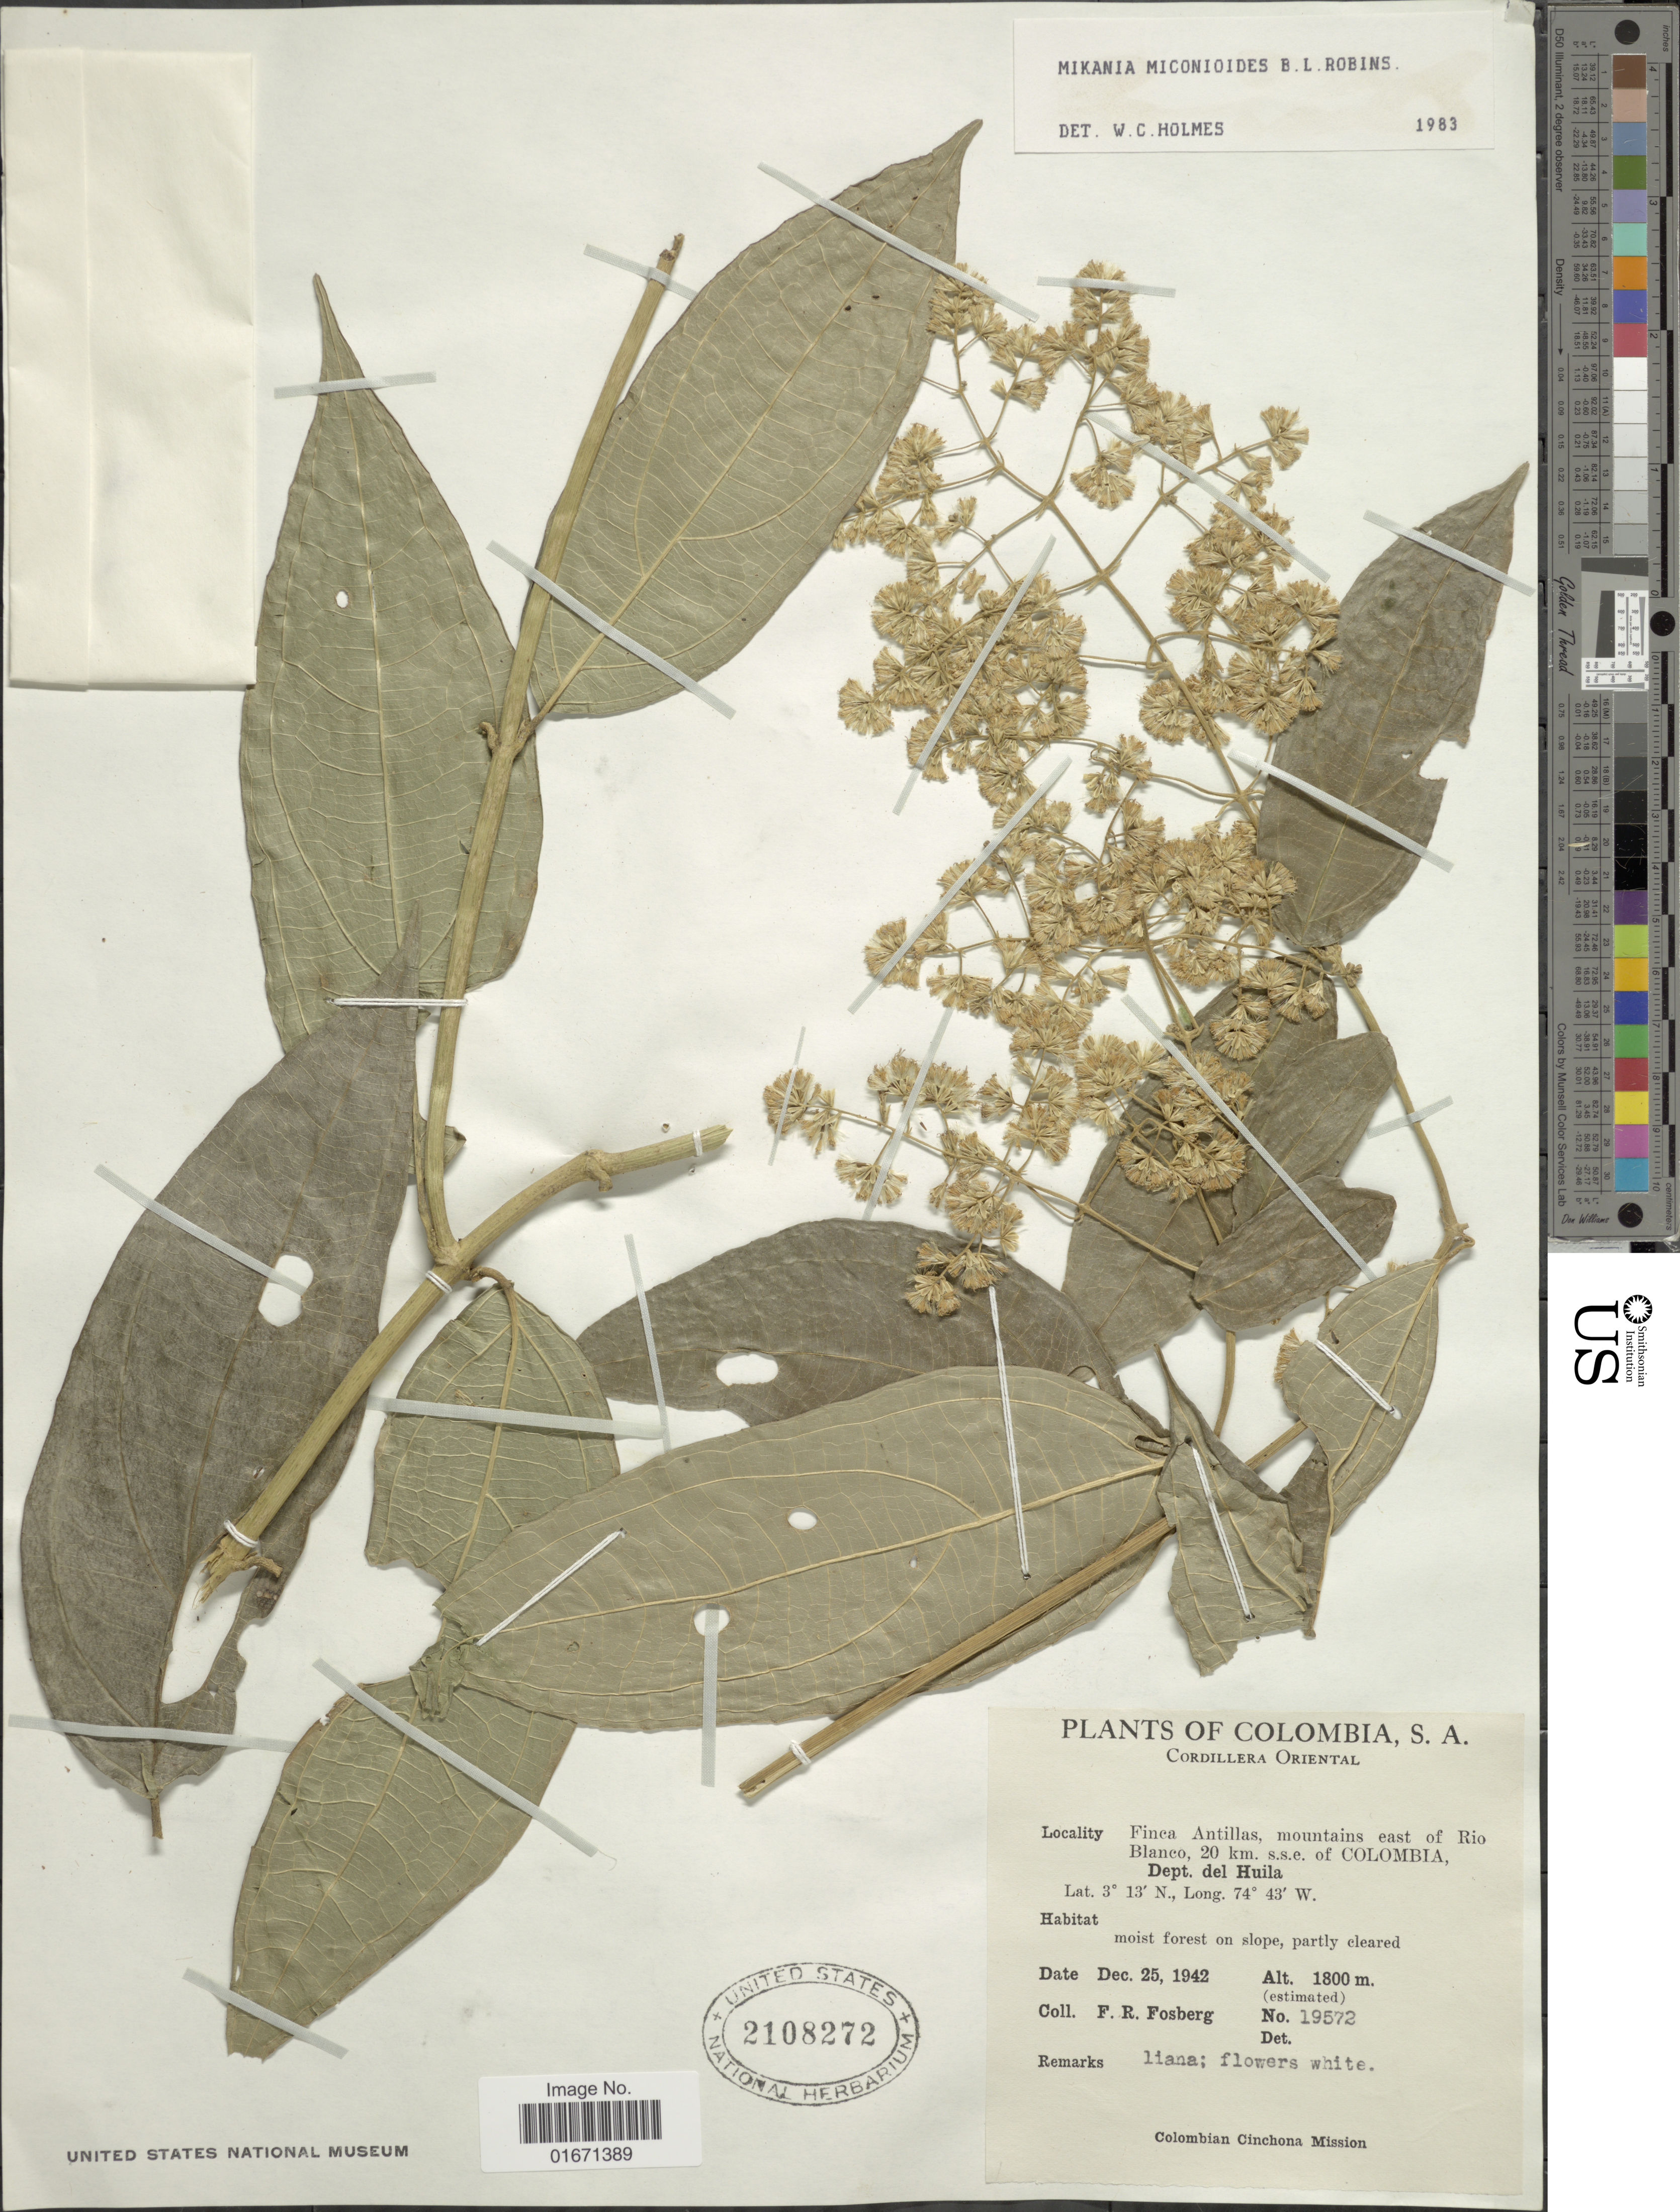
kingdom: Plantae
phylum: Tracheophyta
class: Magnoliopsida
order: Asterales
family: Asteraceae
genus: Mikania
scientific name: Mikania miconioides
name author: B.L. Rob.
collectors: F. R. Fosberg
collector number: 19572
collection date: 1942-12-25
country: Colombia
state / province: Huila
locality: Cordillera Oriental. Finca Antillas, mountains east of Rio Blanco, 20 km. s.s.e. of Colombia, Dept. del Huila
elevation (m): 1800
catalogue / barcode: US 2108272